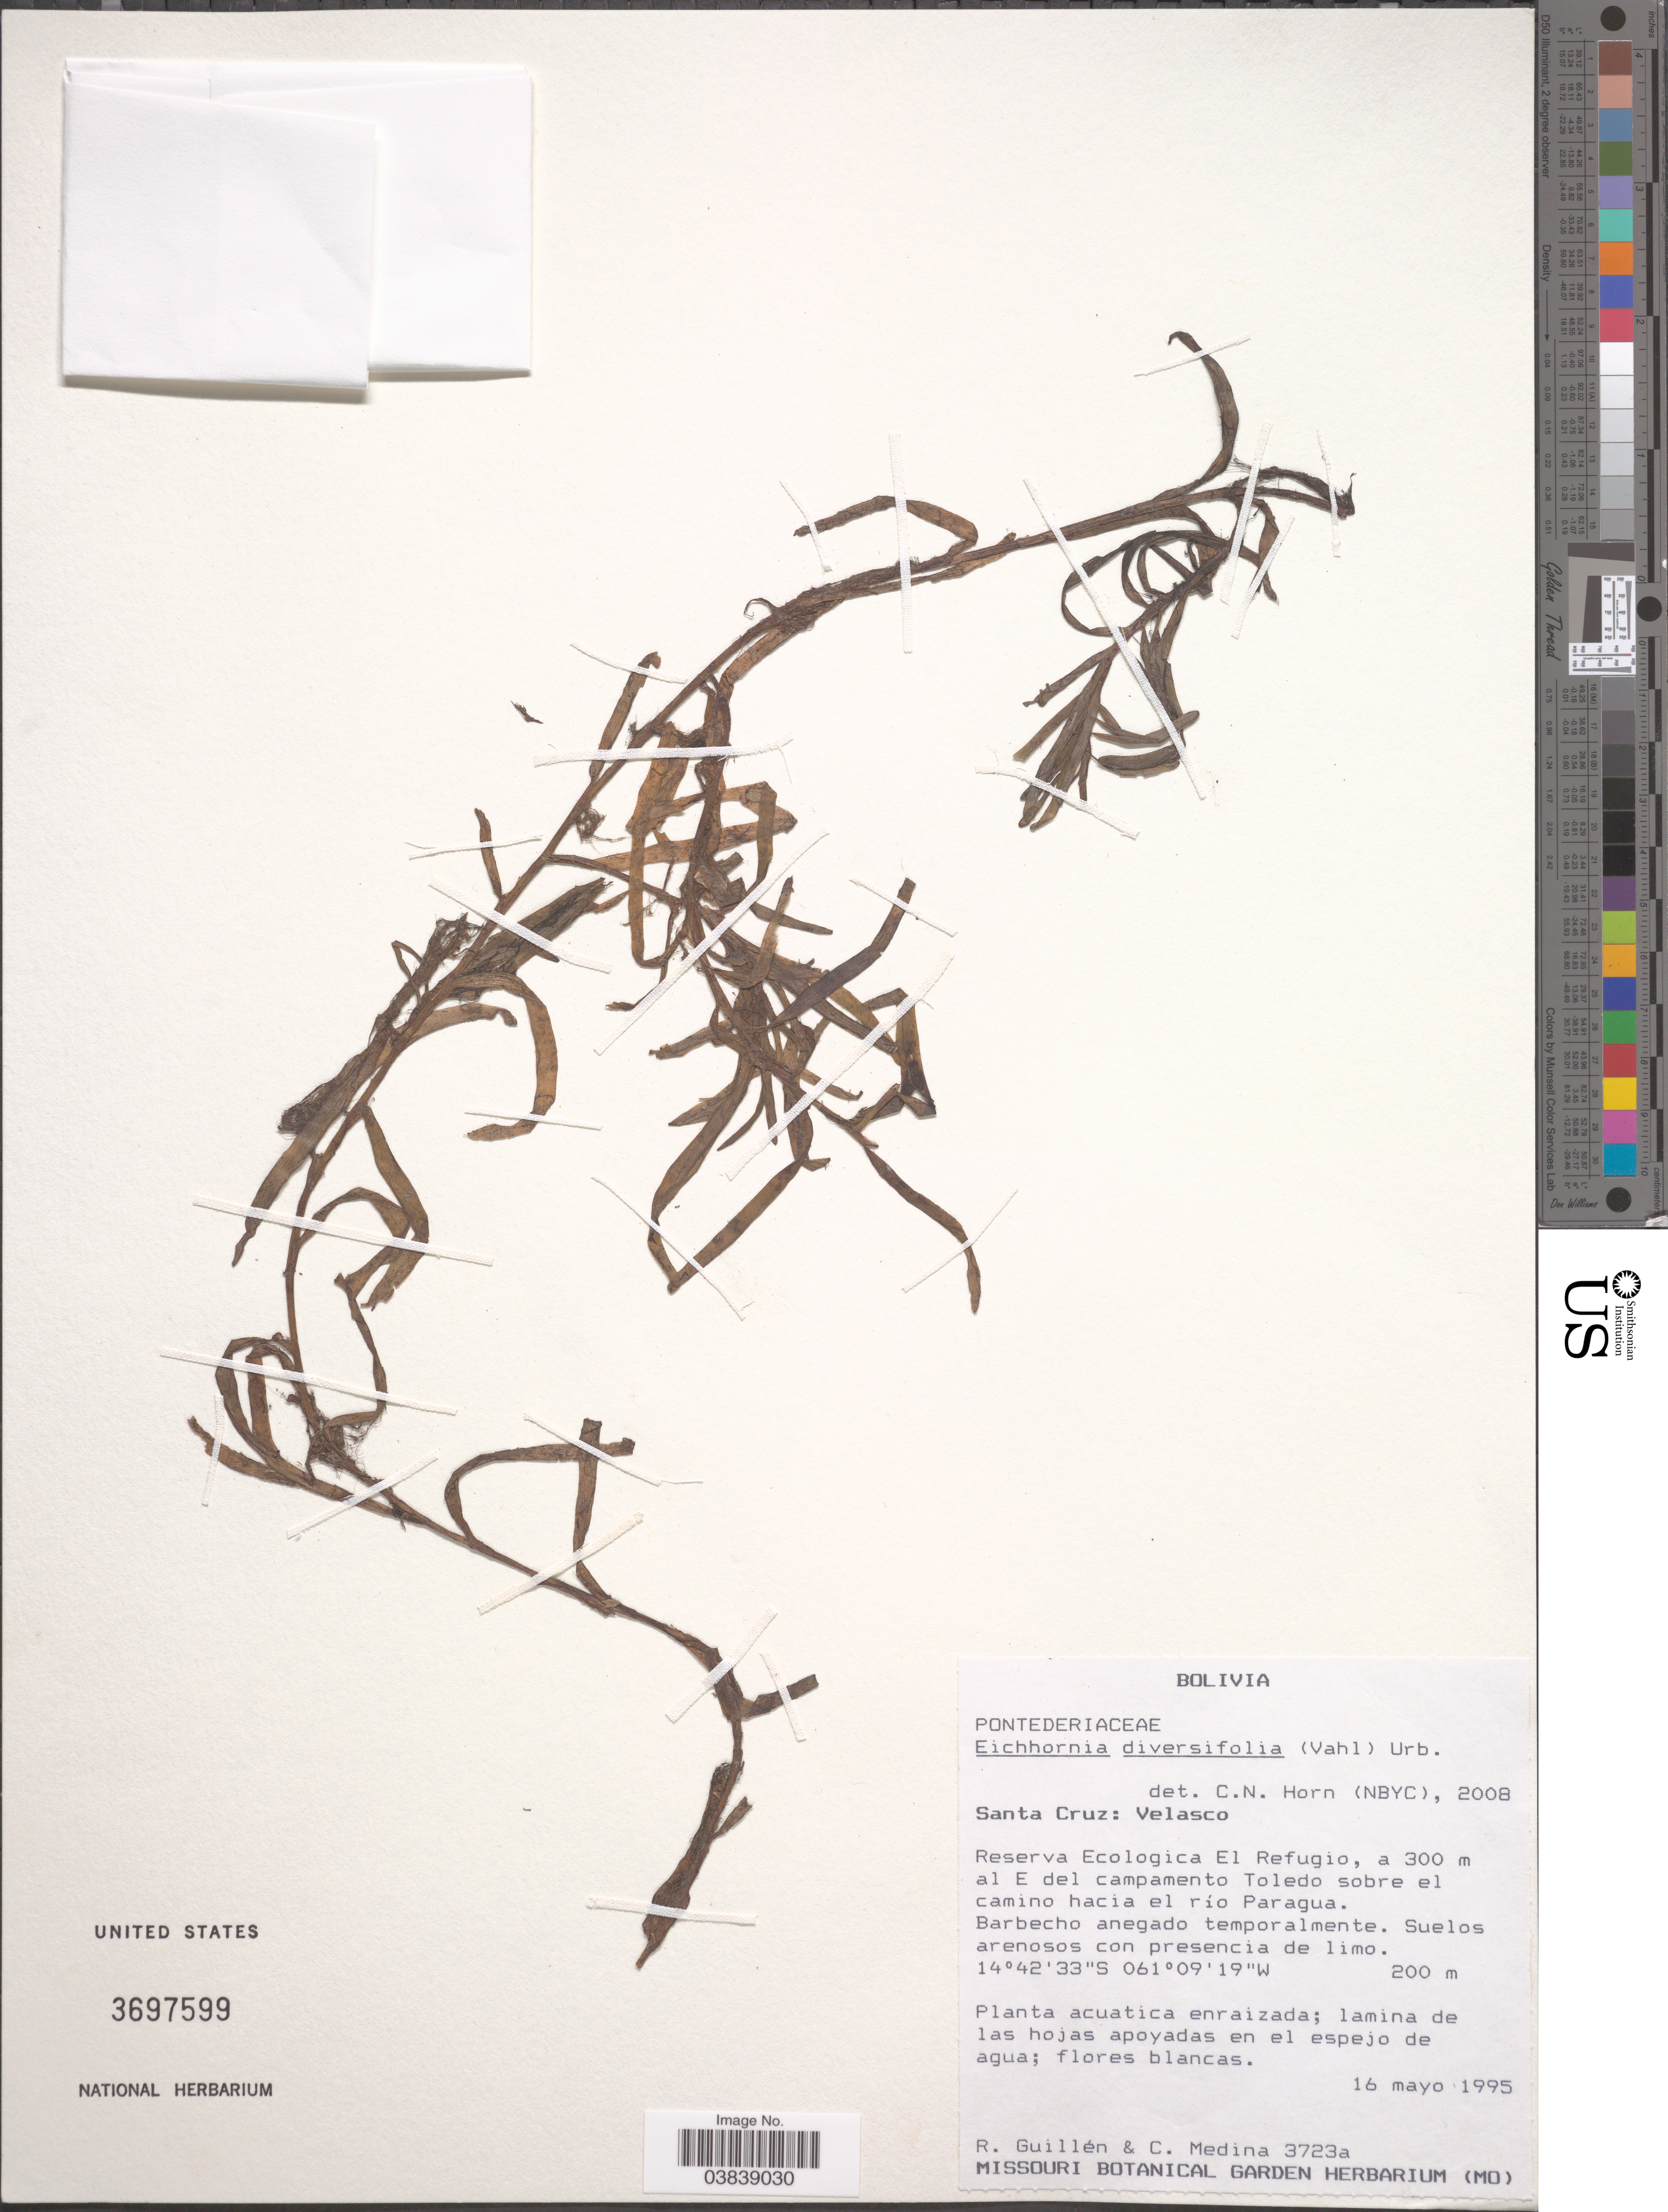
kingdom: Plantae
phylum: Tracheophyta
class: Liliopsida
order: Commelinales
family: Pontederiaceae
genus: Eichhornia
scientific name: Eichhornia diversifolia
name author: (Vahl) Urb.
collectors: R. Guillen & C. Medina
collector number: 3723a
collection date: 1995-05-16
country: Bolivia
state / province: Santa Cruz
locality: Velasco. Reserva Ecologica El Refugio, a 300 m al E del campamento Toledo sobre el camino hacia el río Paragua.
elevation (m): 200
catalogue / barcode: US 3697599